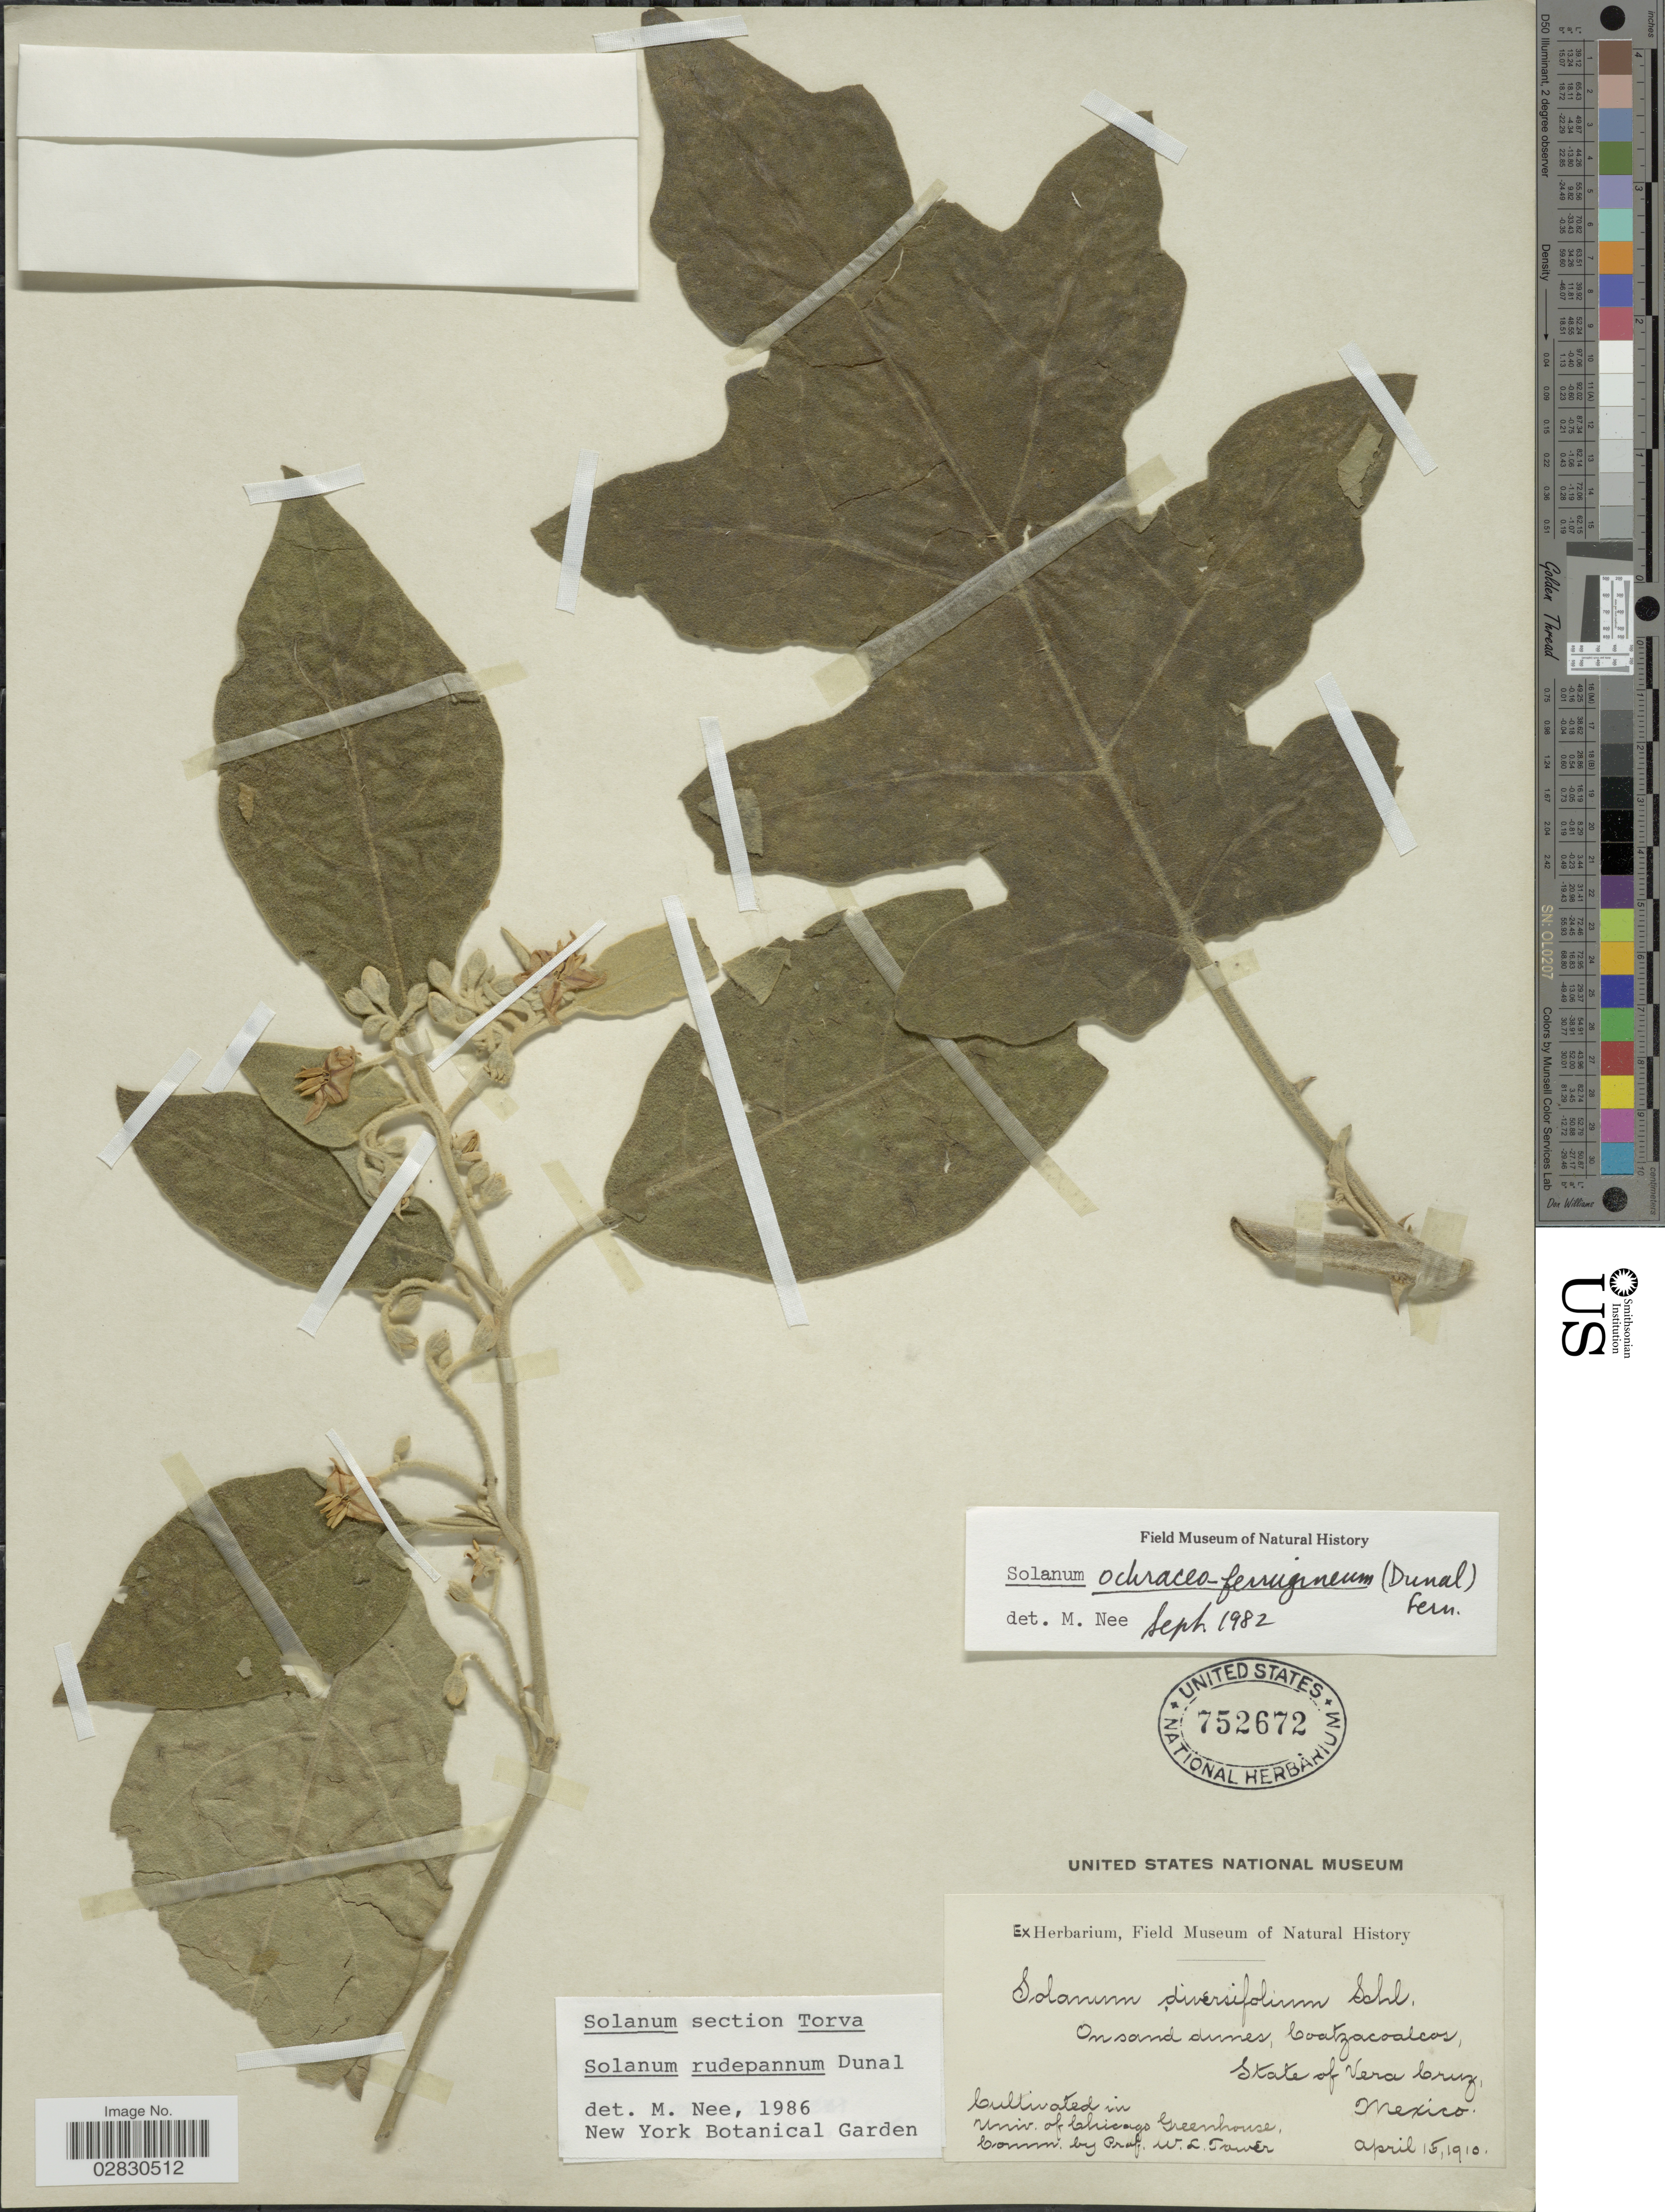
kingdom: Plantae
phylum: Tracheophyta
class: Magnoliopsida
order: Solanales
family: Solanaceae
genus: Solanum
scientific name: Solanum rudepannum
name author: Dunal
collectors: Field Museum of Natural History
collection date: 1910-04-15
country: United States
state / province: Illinois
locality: Univ. of Chicago Greenhouse.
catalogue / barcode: US 752672